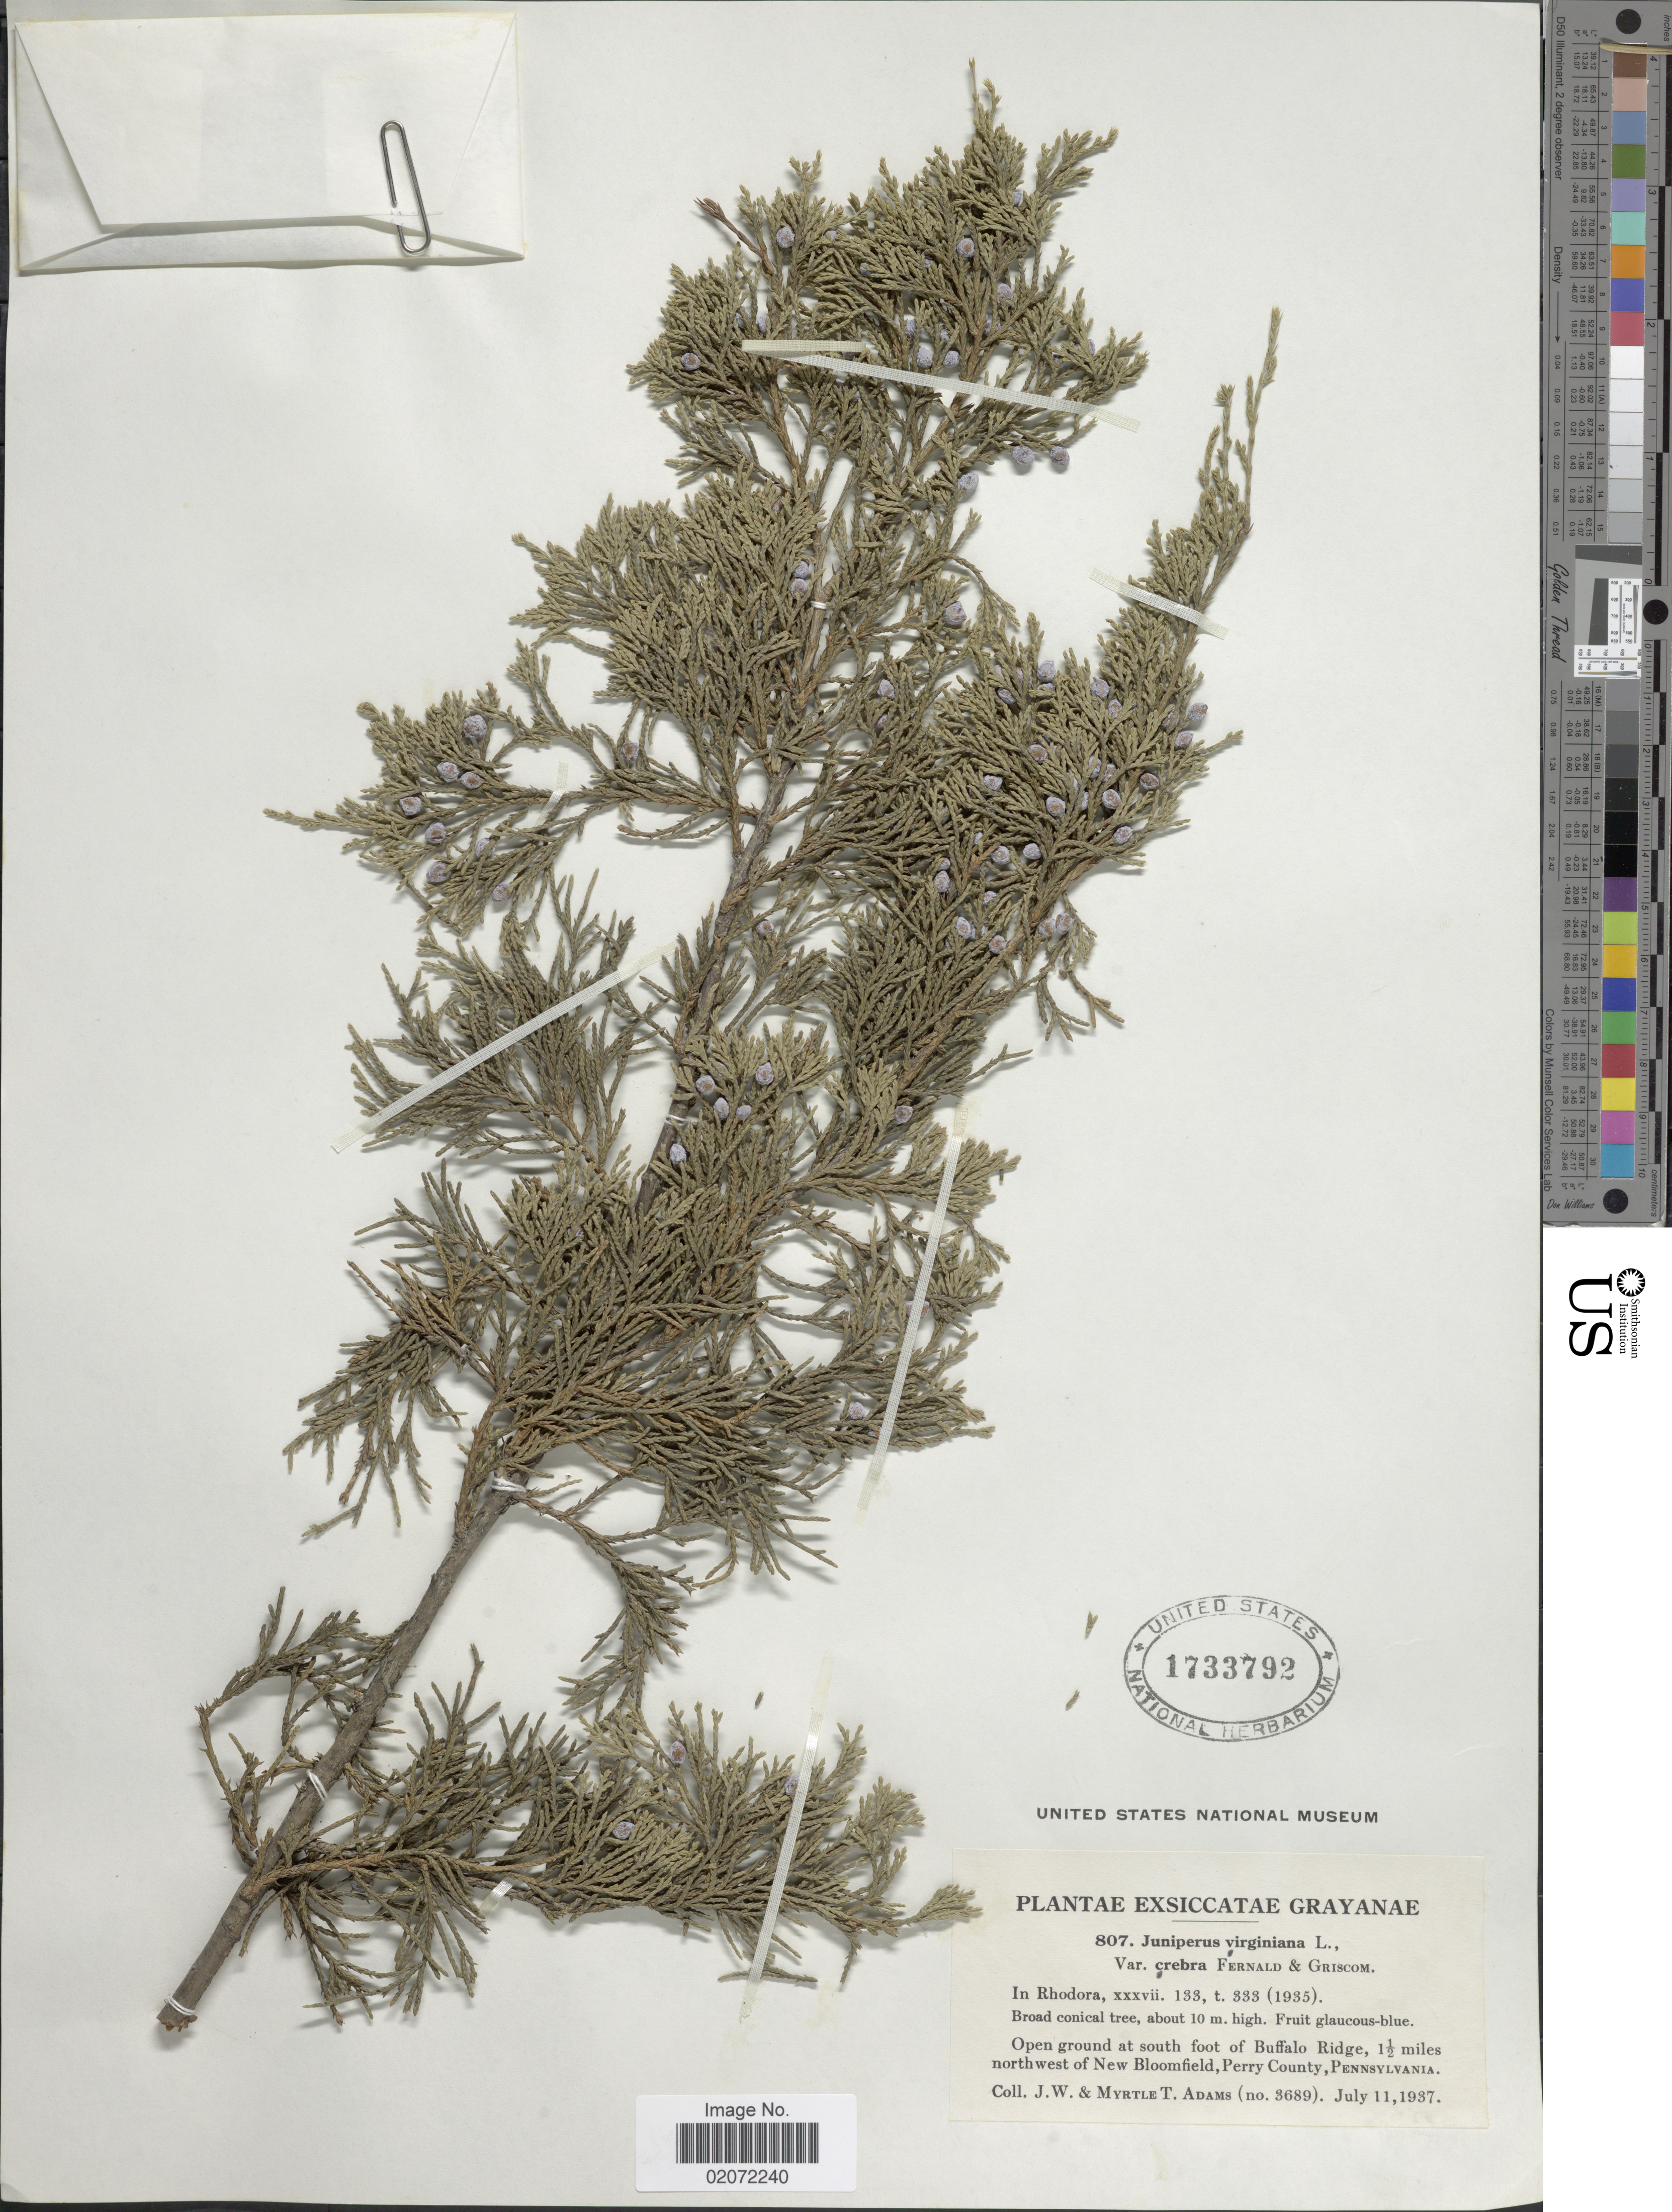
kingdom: Plantae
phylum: Tracheophyta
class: Pinopsida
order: Pinales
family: Cupressaceae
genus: Juniperus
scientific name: Juniperus virginiana var. crebra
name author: Fernald & Griscom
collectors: J. Adams & M. T. Adams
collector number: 3689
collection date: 1937-07-11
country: United States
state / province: Pennsylvania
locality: Open ground at south foot of Buffalo ridge, 1½ miles northwest of New Bloomfield, Perry county, Pennsylvania.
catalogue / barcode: US 1733792